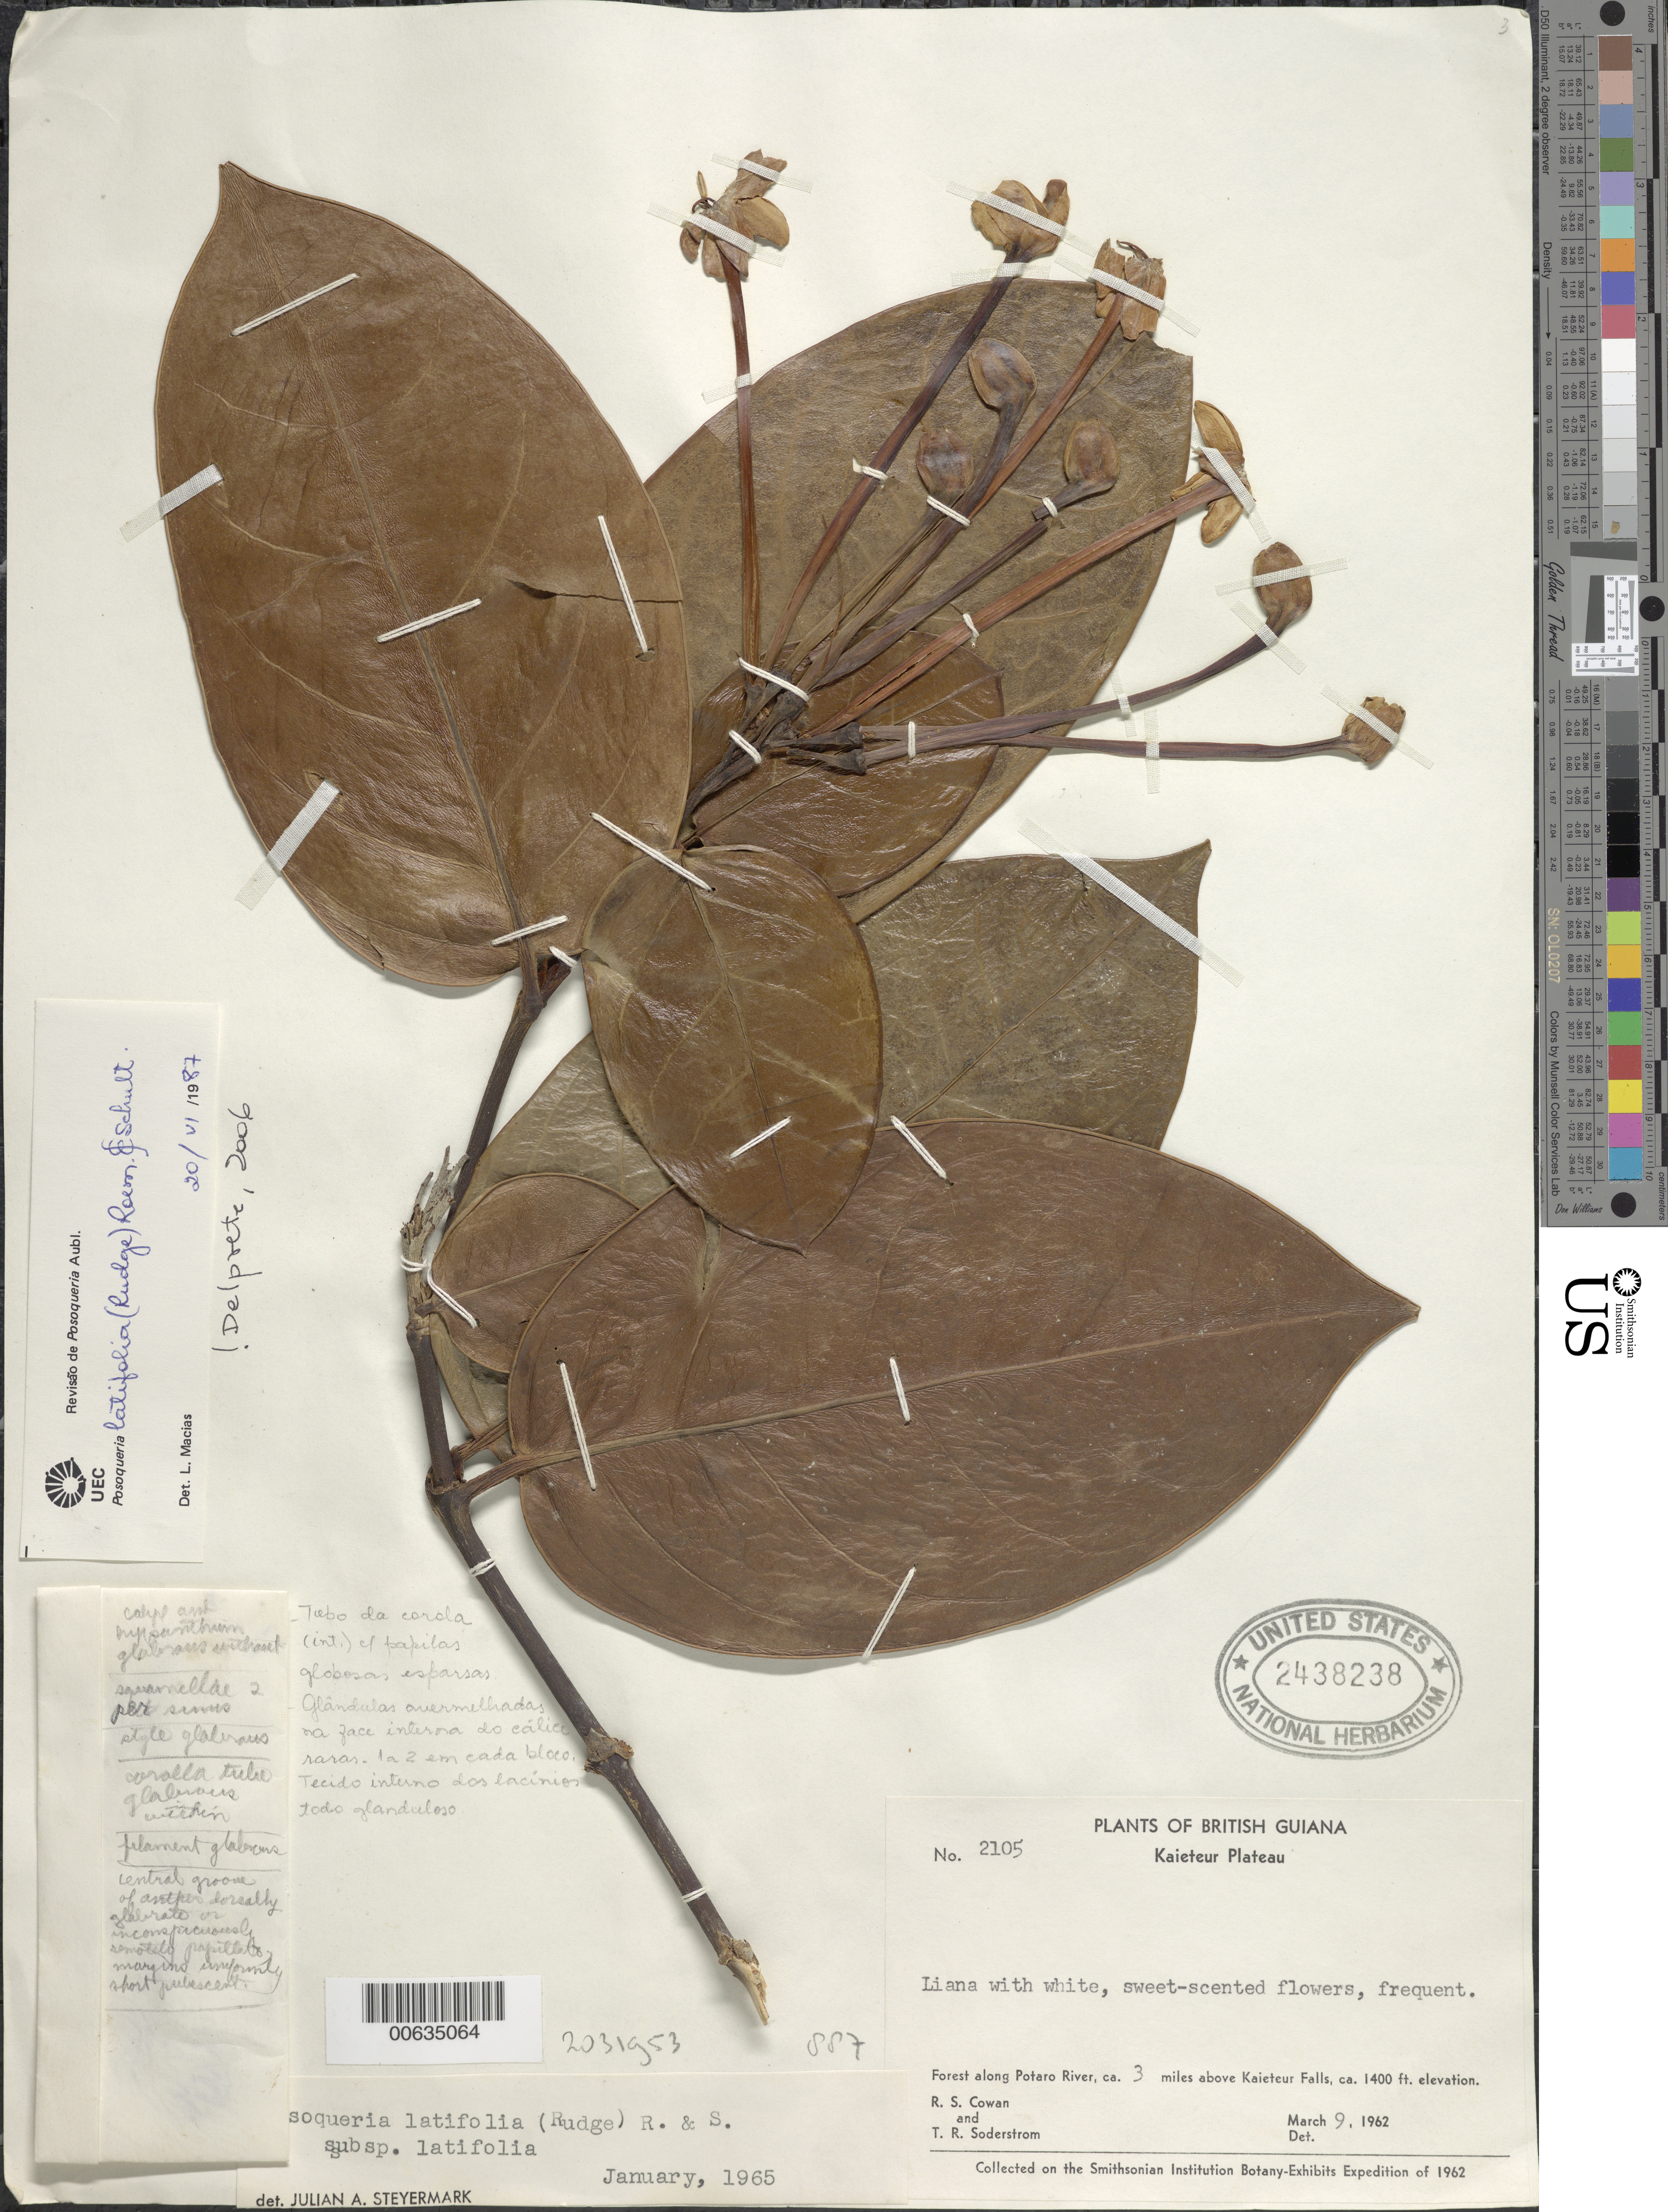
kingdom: Plantae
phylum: Tracheophyta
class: Magnoliopsida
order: Gentianales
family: Rubiaceae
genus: Posoqueria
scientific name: Posoqueria latifolia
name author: (Rudge) Roem. & Schult.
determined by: Delprete, P. G., Herb. de Guyane Cay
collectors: R. S. Cowan & T. R. Soderstrom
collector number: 2105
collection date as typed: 9-Mar-62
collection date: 1962-03-09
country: Guyana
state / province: Potaro-Siparuni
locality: Potaro River, ca. 3 mi. above Kaieteur Falls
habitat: Forest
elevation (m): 427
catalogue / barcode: US 2438238